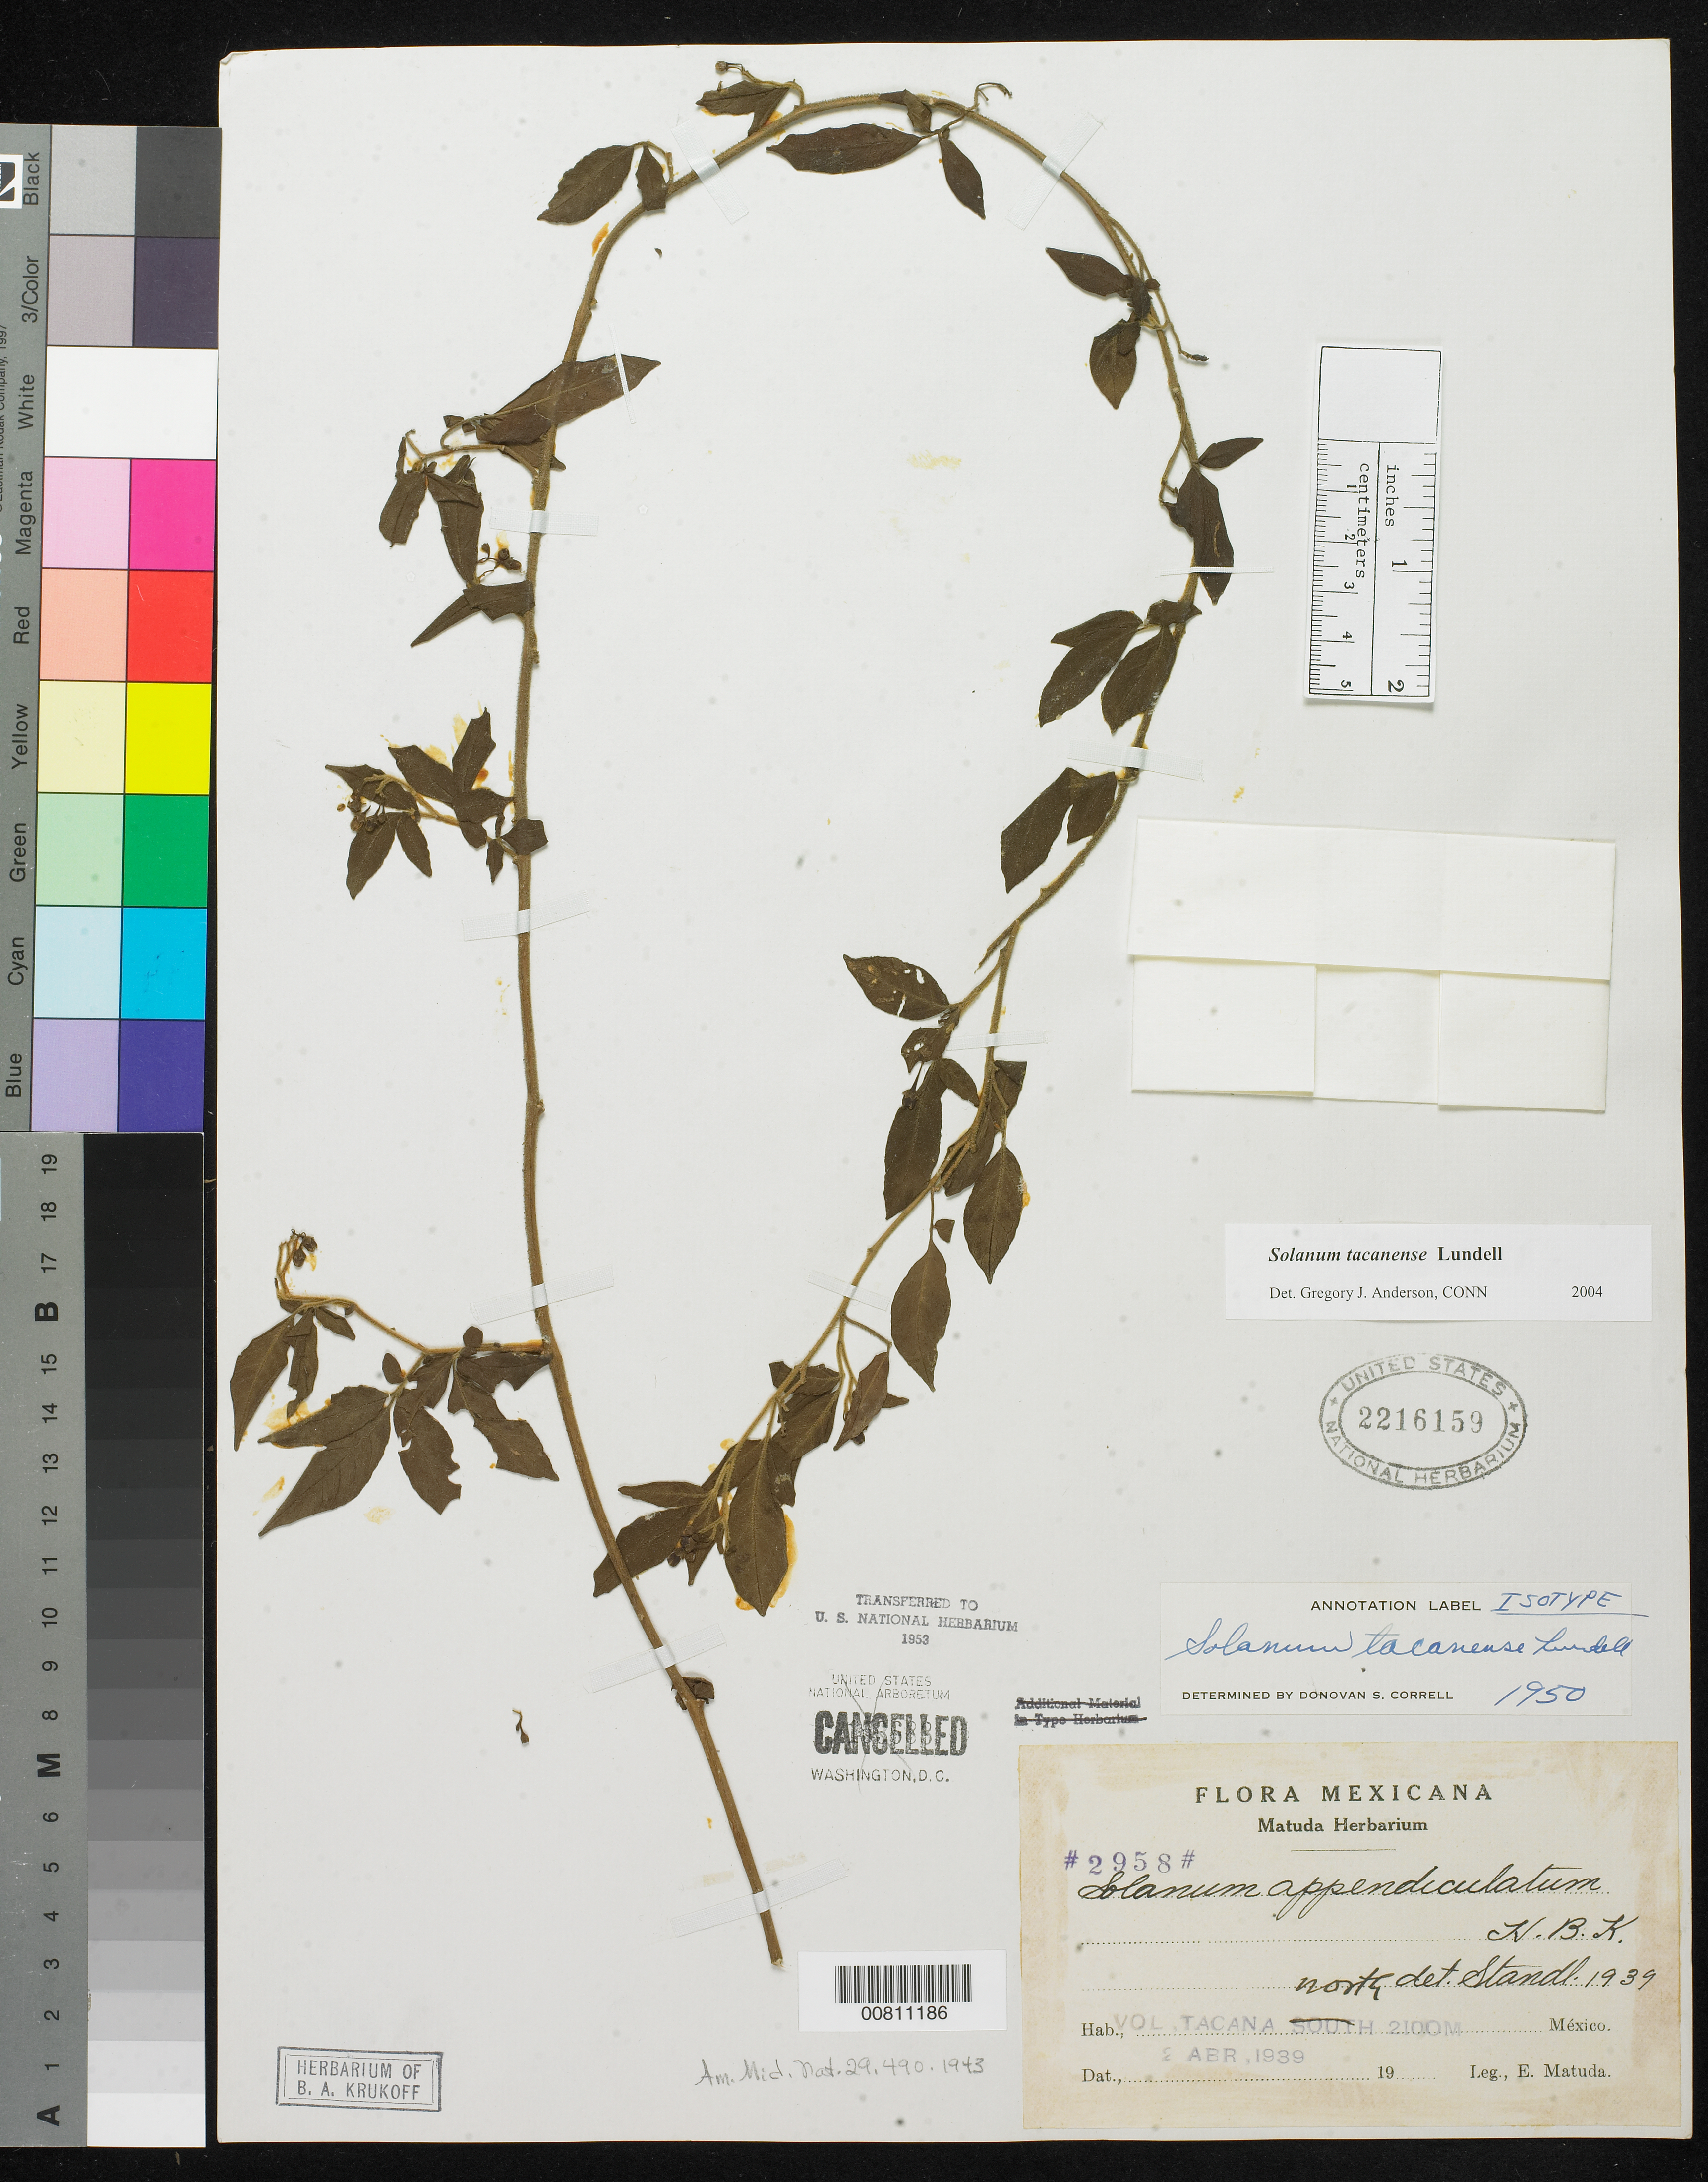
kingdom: Plantae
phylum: Tracheophyta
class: Magnoliopsida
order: Solanales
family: Solanaceae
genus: Solanum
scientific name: Solanum tacanense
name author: Lundell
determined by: Anderson, G. J., (CONN)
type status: Isotype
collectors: E. Matuda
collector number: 2958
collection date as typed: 02 Apr 1939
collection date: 1939-04-02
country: Mexico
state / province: Chiapas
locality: Vol. Tacana.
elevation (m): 2100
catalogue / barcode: US 2216159